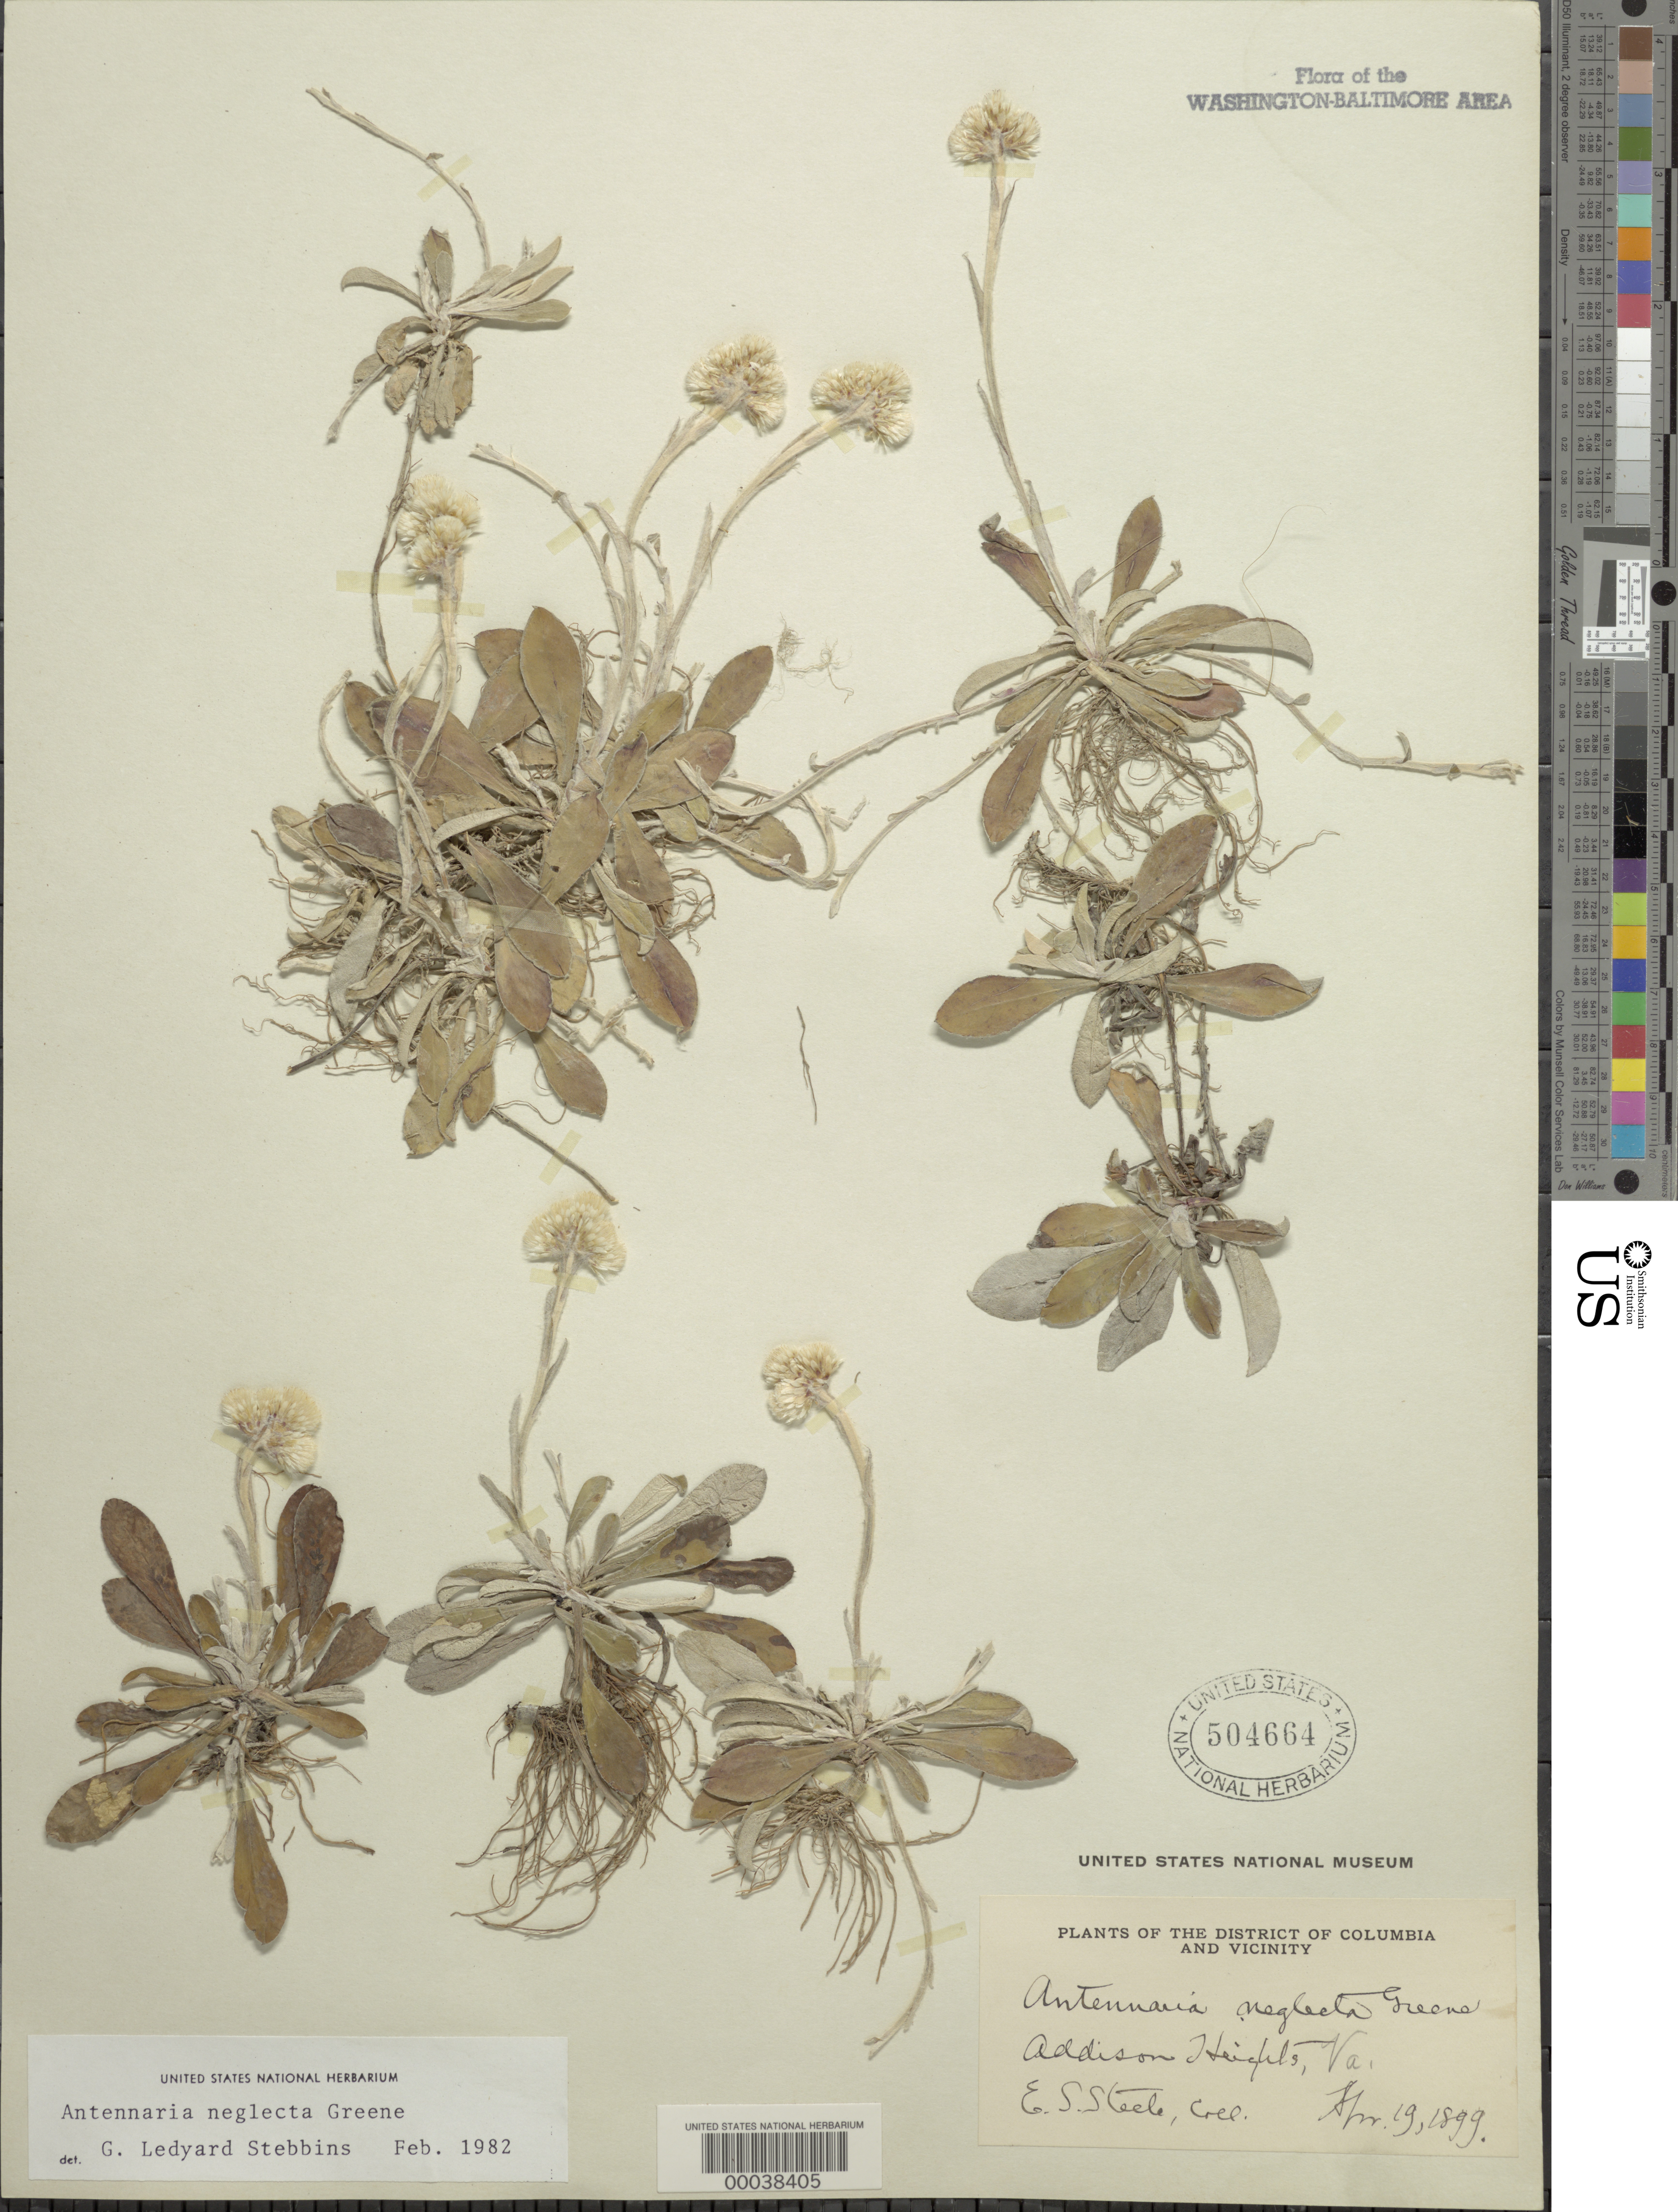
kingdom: Plantae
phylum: Tracheophyta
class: Magnoliopsida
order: Asterales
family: Asteraceae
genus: Antennaria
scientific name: Antennaria neglecta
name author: Greene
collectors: E. Steele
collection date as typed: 19 Apr 1899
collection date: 1899-04-19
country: United States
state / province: Virginia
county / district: Arlington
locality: Addison Heights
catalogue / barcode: US 504664